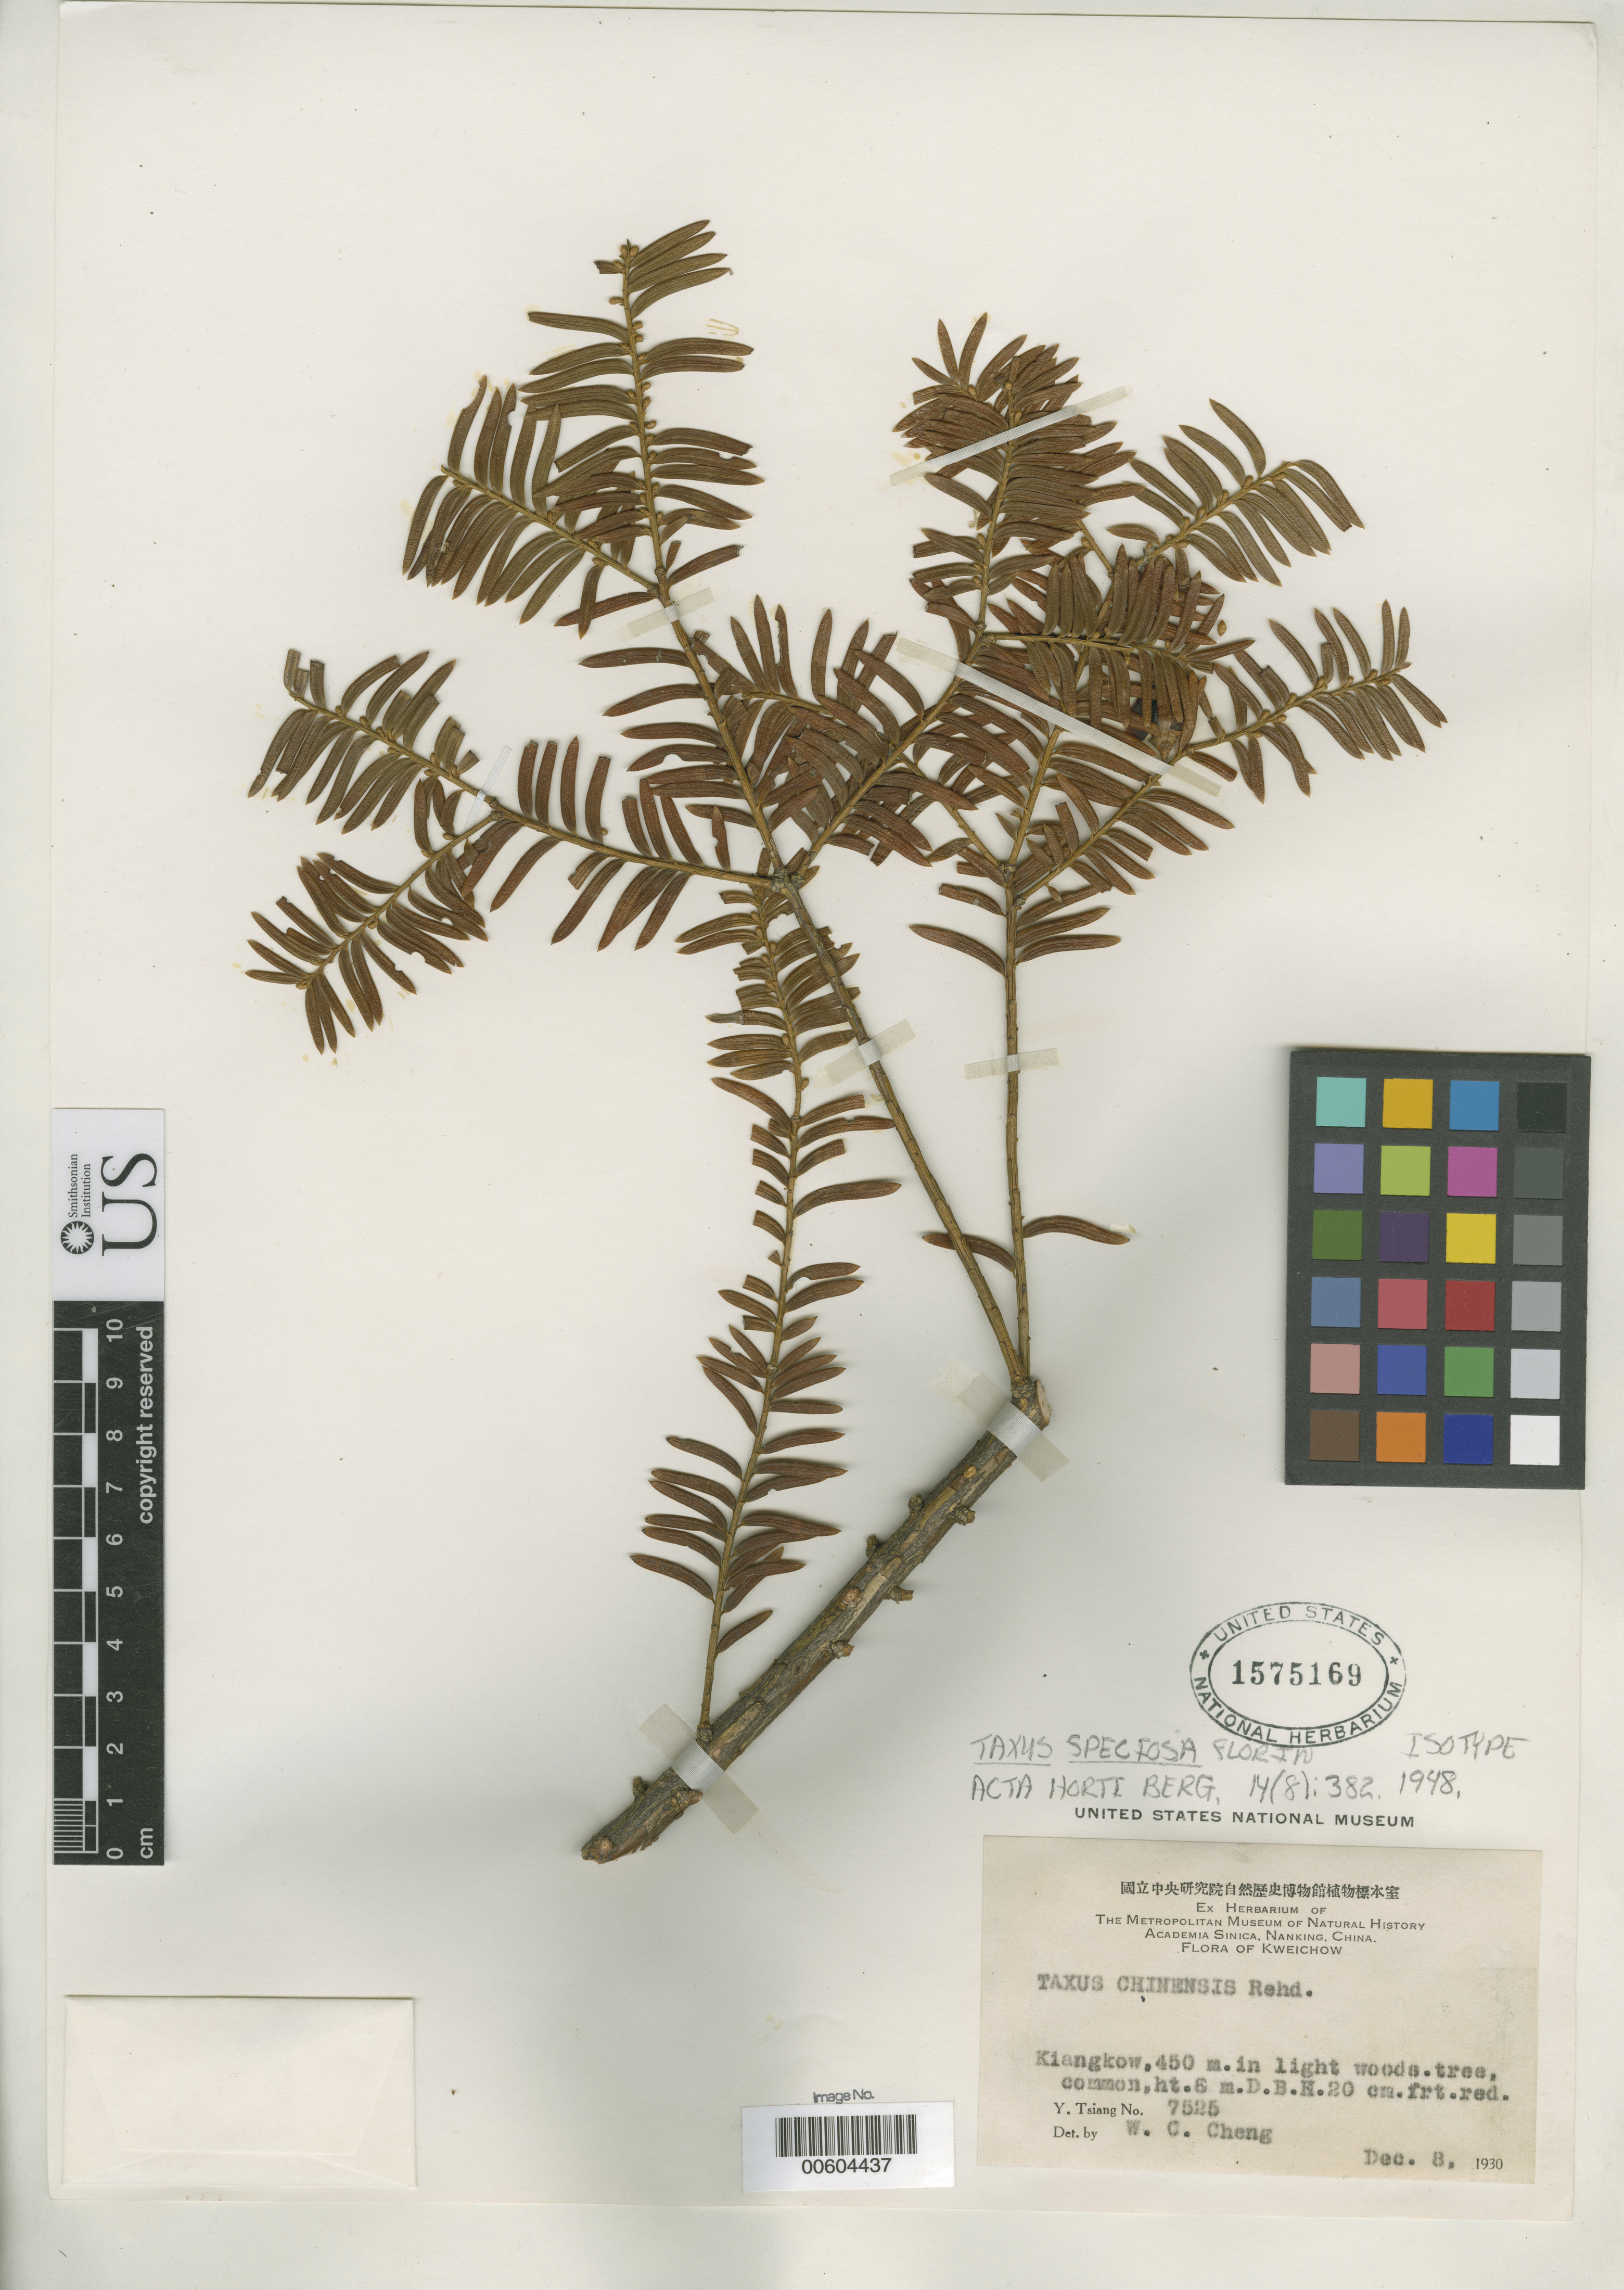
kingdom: Plantae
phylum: Tracheophyta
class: Pinopsida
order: Pinales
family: Taxaceae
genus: Taxus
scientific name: Taxus speciosa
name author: Florin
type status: Isotype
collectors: W. C. Cheng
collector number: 7525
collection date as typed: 08 Dec 1930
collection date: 1930-12-08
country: China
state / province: Guizhou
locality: Kiangkow.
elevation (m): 450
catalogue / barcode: US 1575169